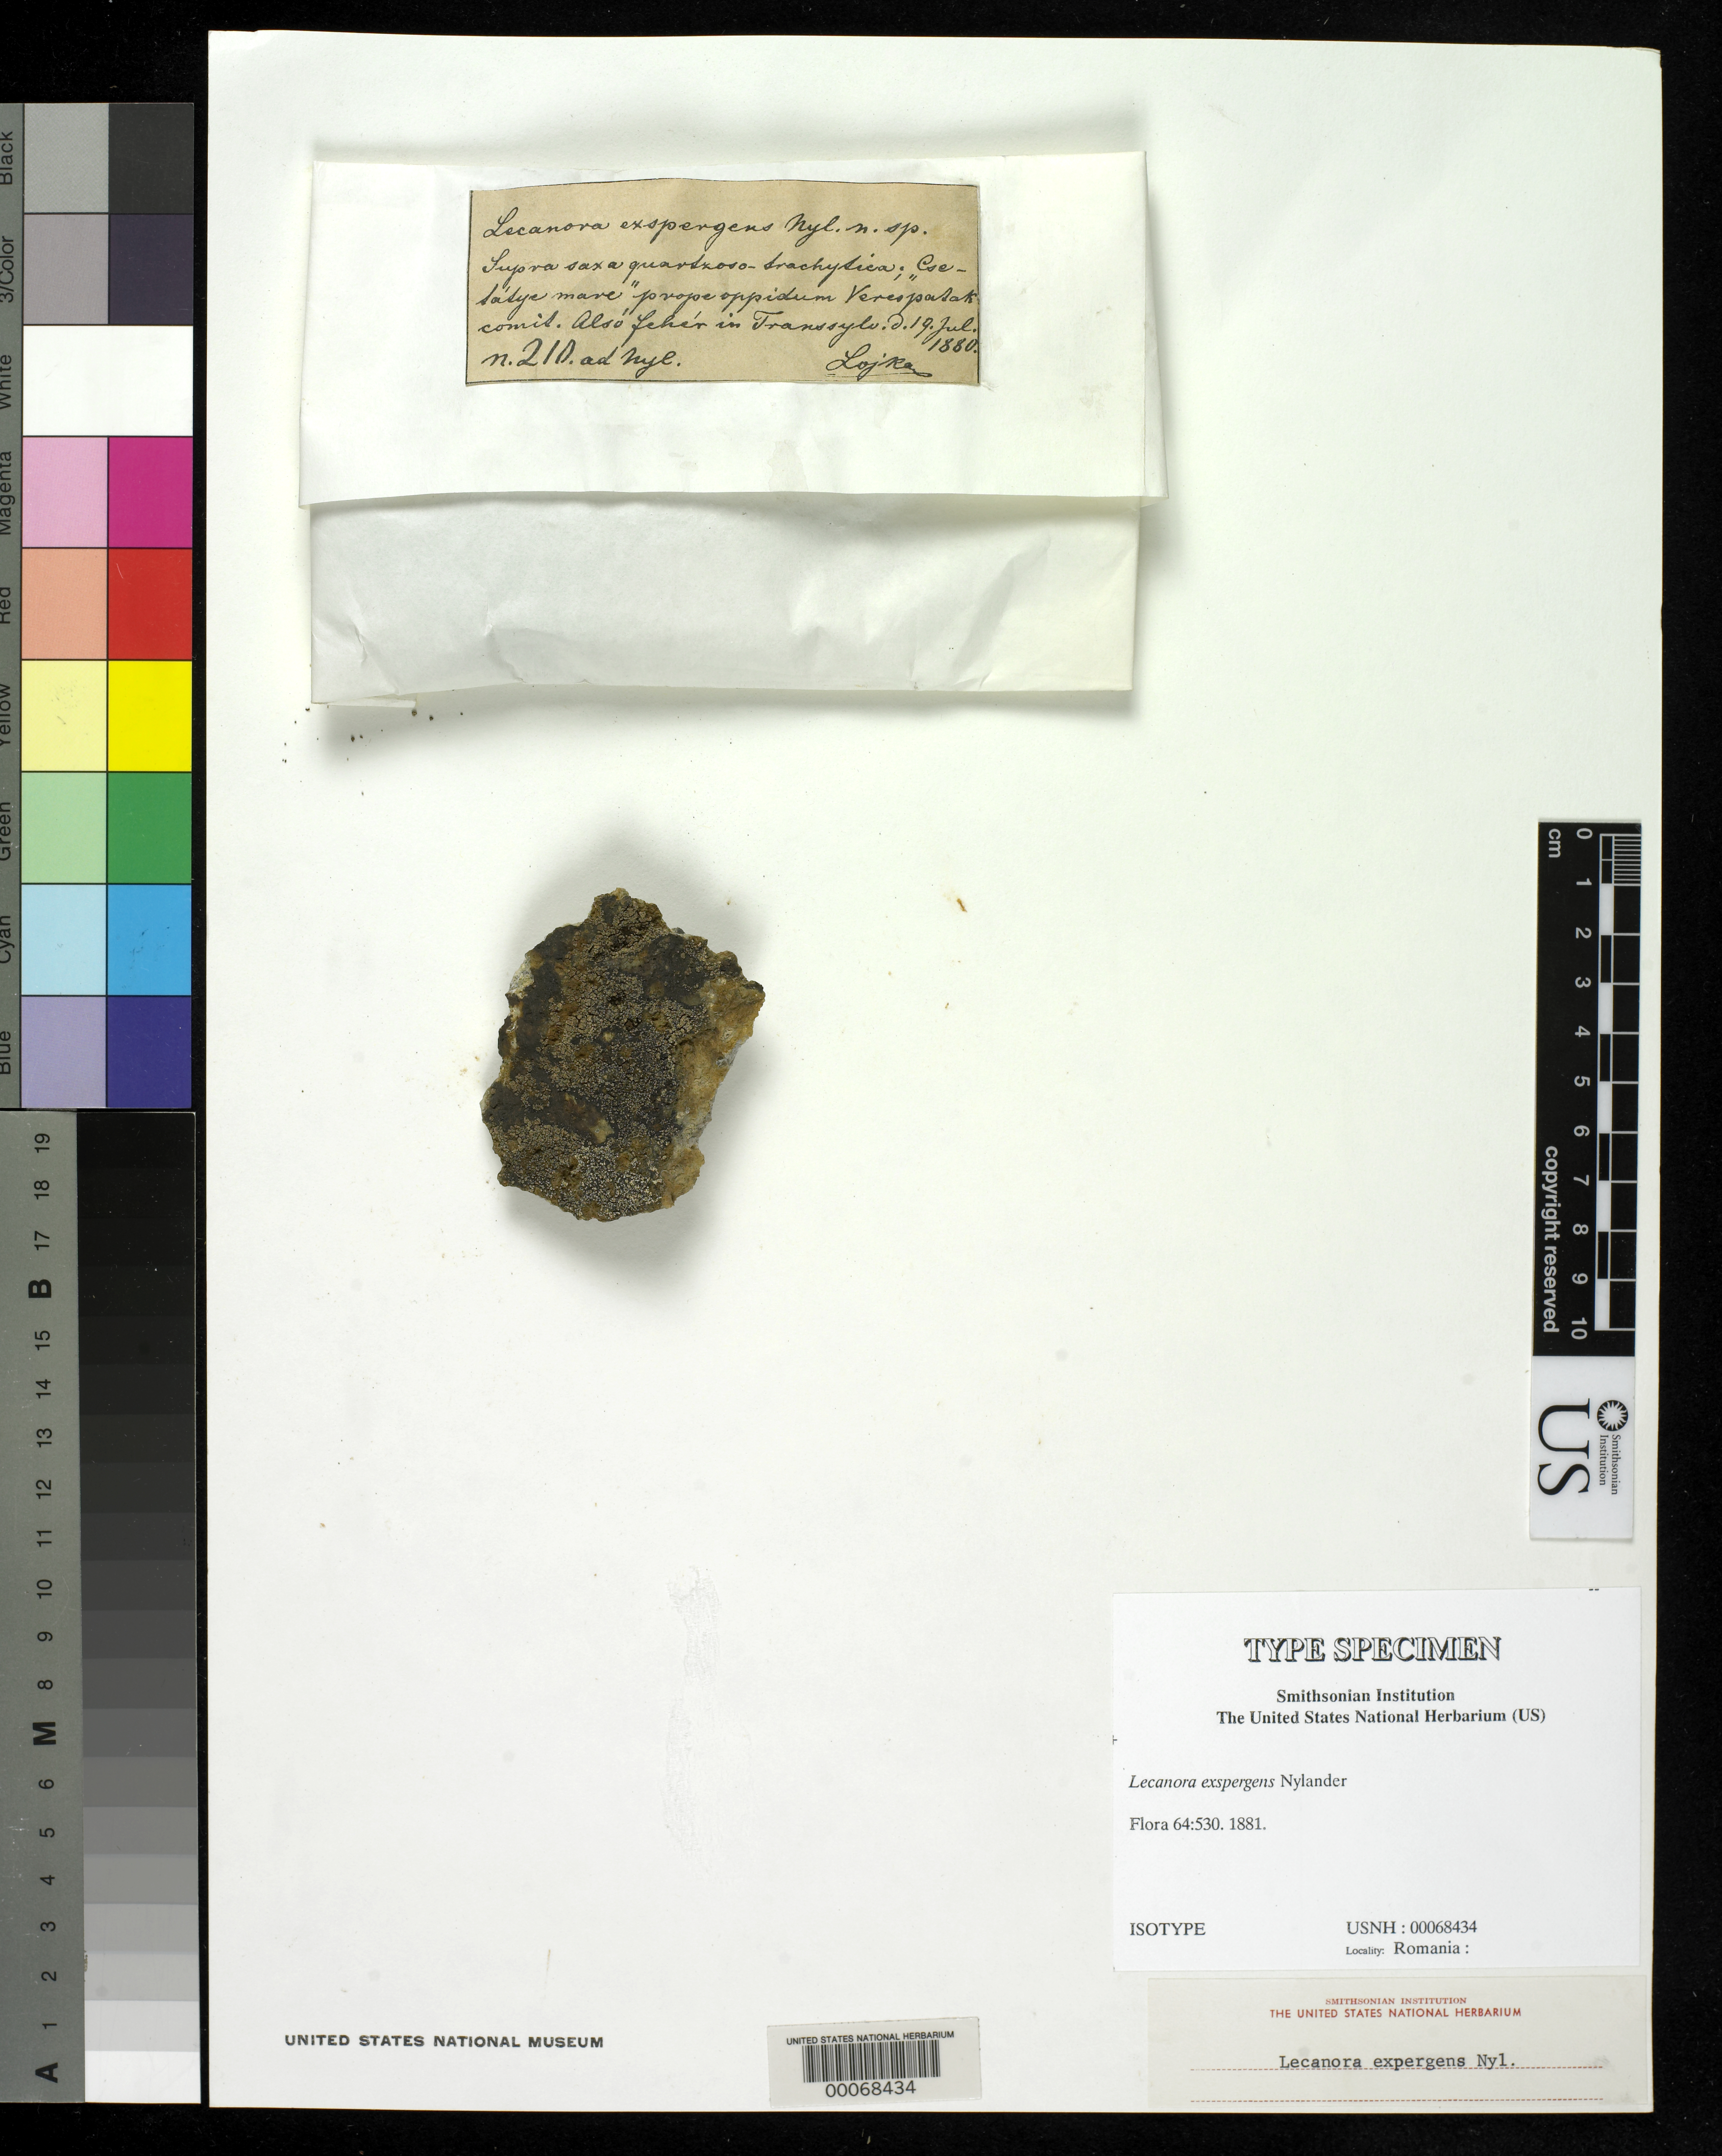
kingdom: Fungi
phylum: Ascomycota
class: Lecanoromycetes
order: Lecanorales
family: Lecanoraceae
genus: Lecanora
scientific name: Lecanora exspergens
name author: Nyl.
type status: Isotype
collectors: H. Lojka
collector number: Nyl.# 210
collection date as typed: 19 Jul 1880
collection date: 1880-07-19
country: Romania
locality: Verespakak Transylvania.